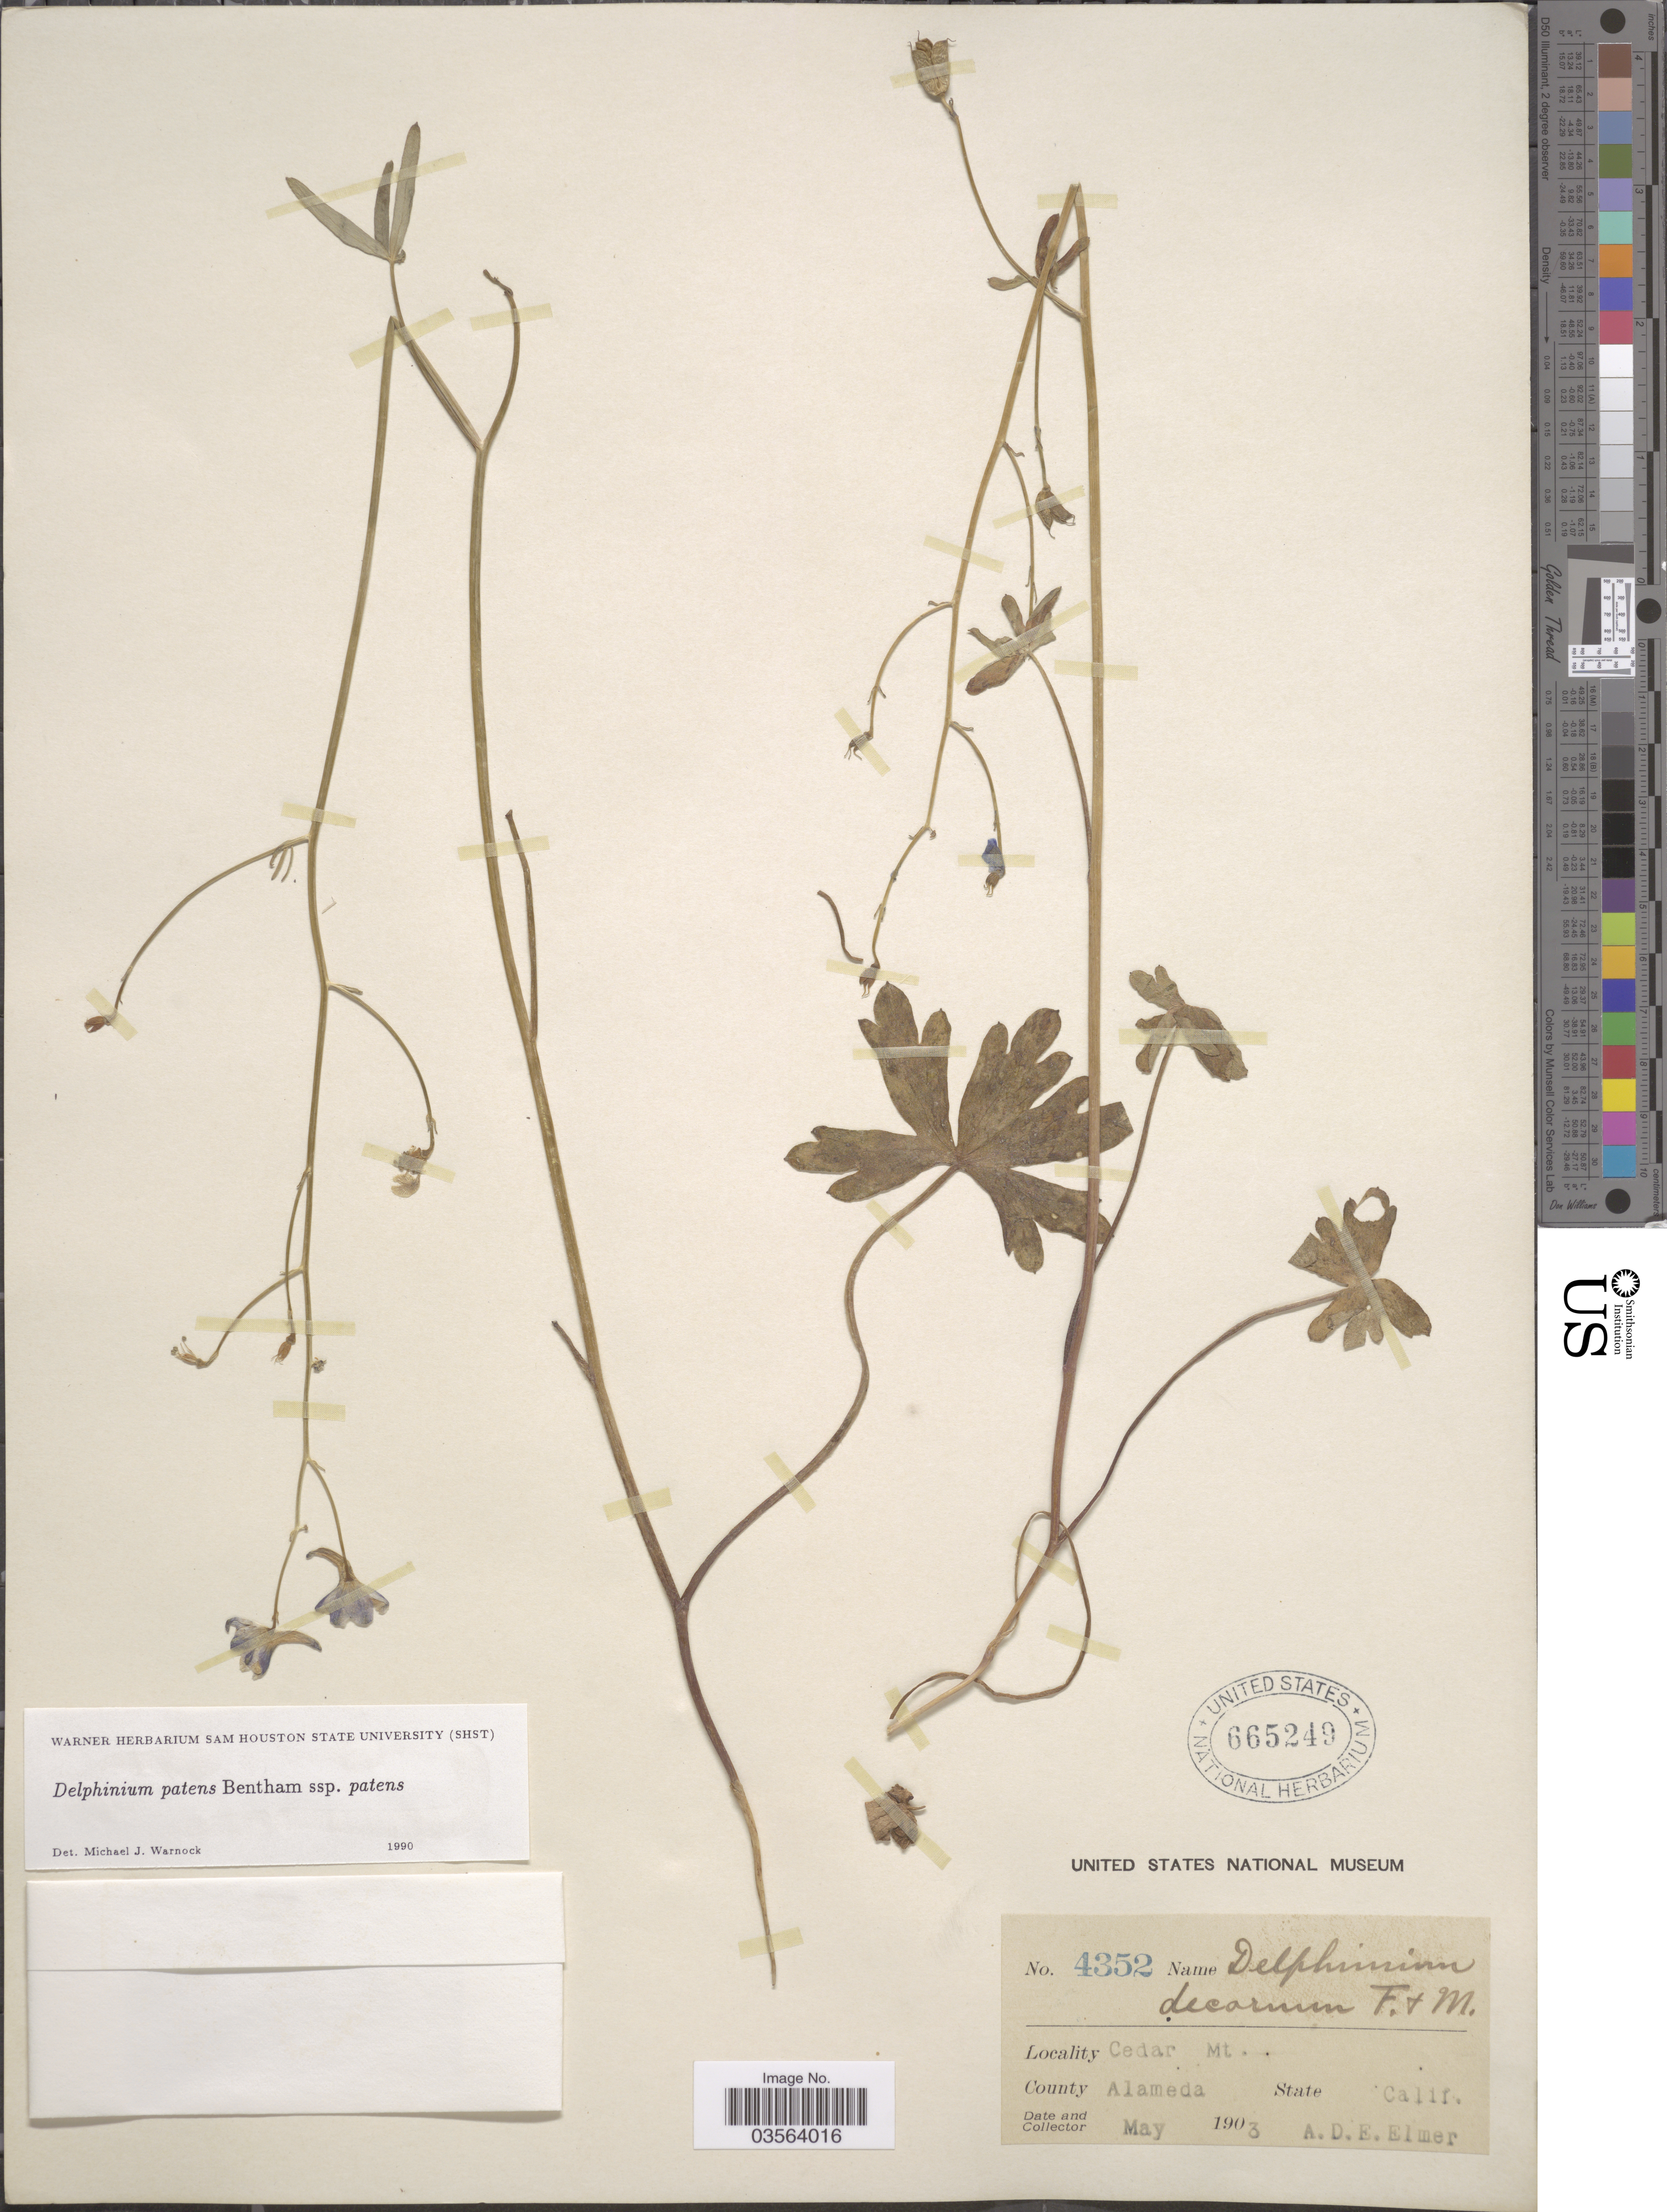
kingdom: Plantae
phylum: Tracheophyta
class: Magnoliopsida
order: Ranunculales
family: Ranunculaceae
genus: Delphinium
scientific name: Delphinium patens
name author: Benth.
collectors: A. D. E. Elmer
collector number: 4352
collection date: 1903-05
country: United States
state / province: California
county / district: Alameda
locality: Cedar Mt. County Alameda.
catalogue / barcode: US 665249